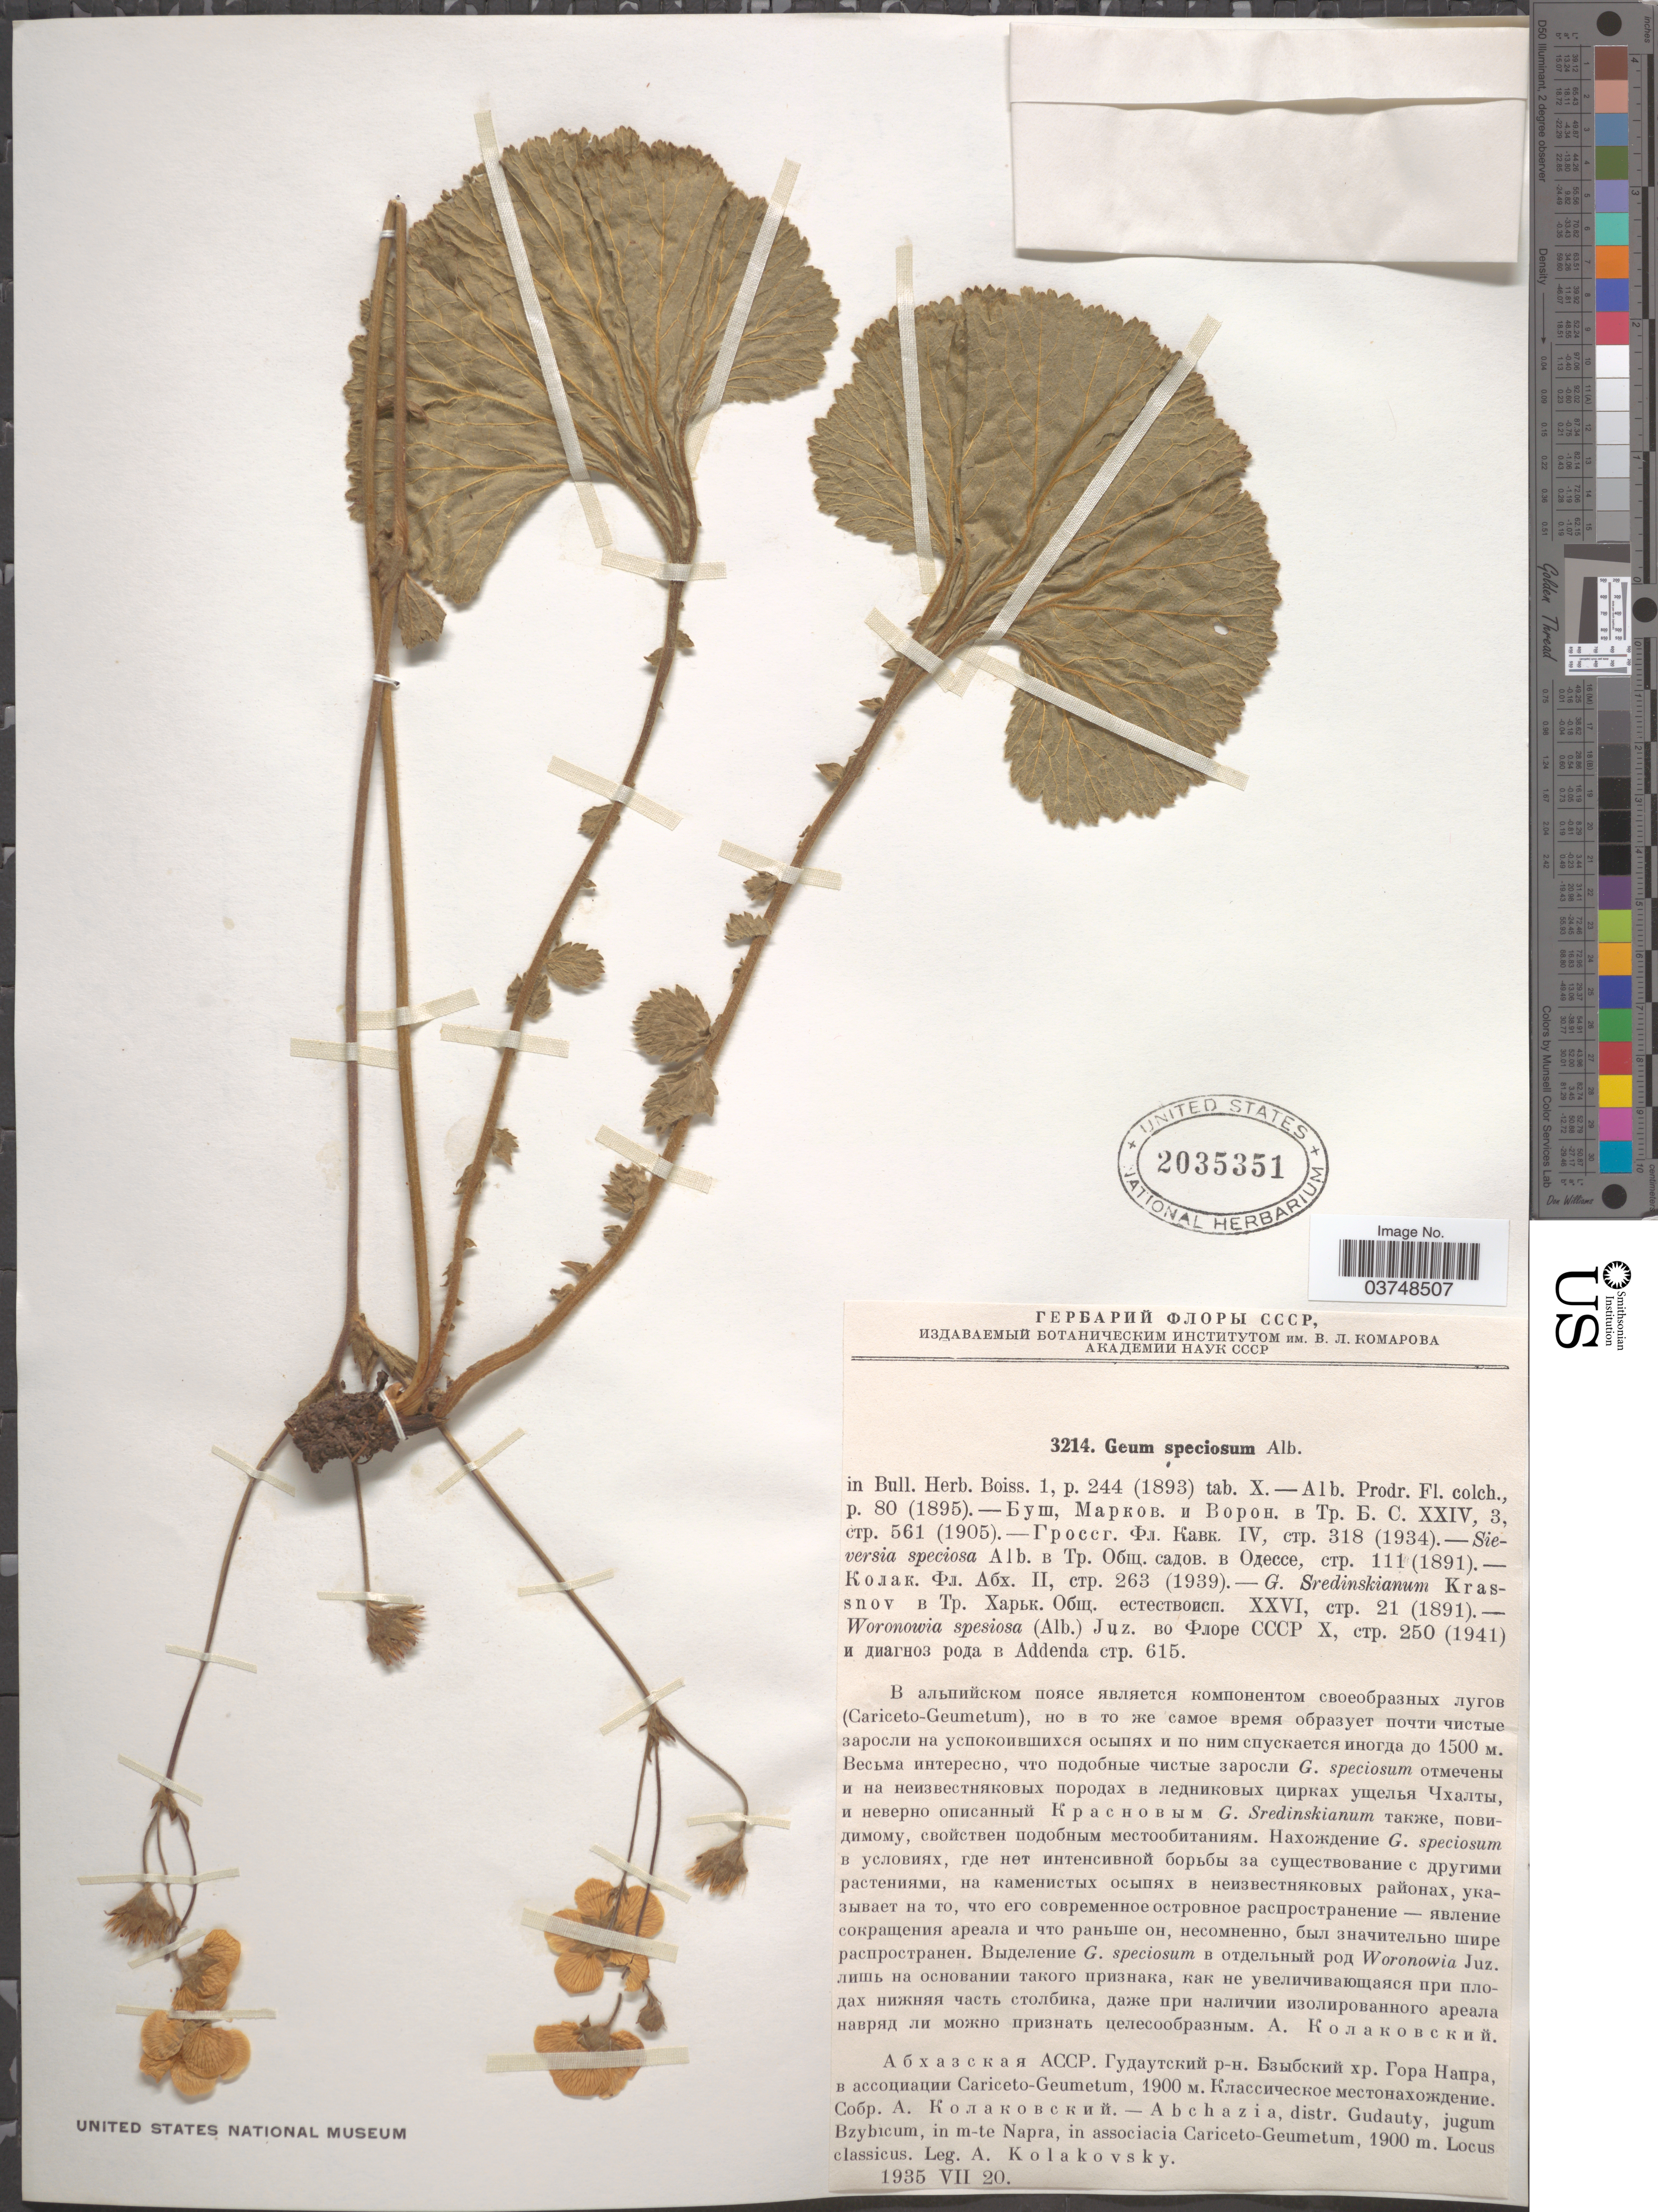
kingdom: Plantae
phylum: Tracheophyta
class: Magnoliopsida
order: Rosales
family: Rosaceae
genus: Geum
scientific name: Geum speciosum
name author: Albov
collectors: A. Kolakovsky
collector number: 3214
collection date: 1935-07-20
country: Georgia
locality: Abchazia, distr. Gudauty, jugum Bzybicum, in m-te Napra, in associacia Cariceto-Geumetum. Locus classicus.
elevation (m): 1900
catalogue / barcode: US 2035351